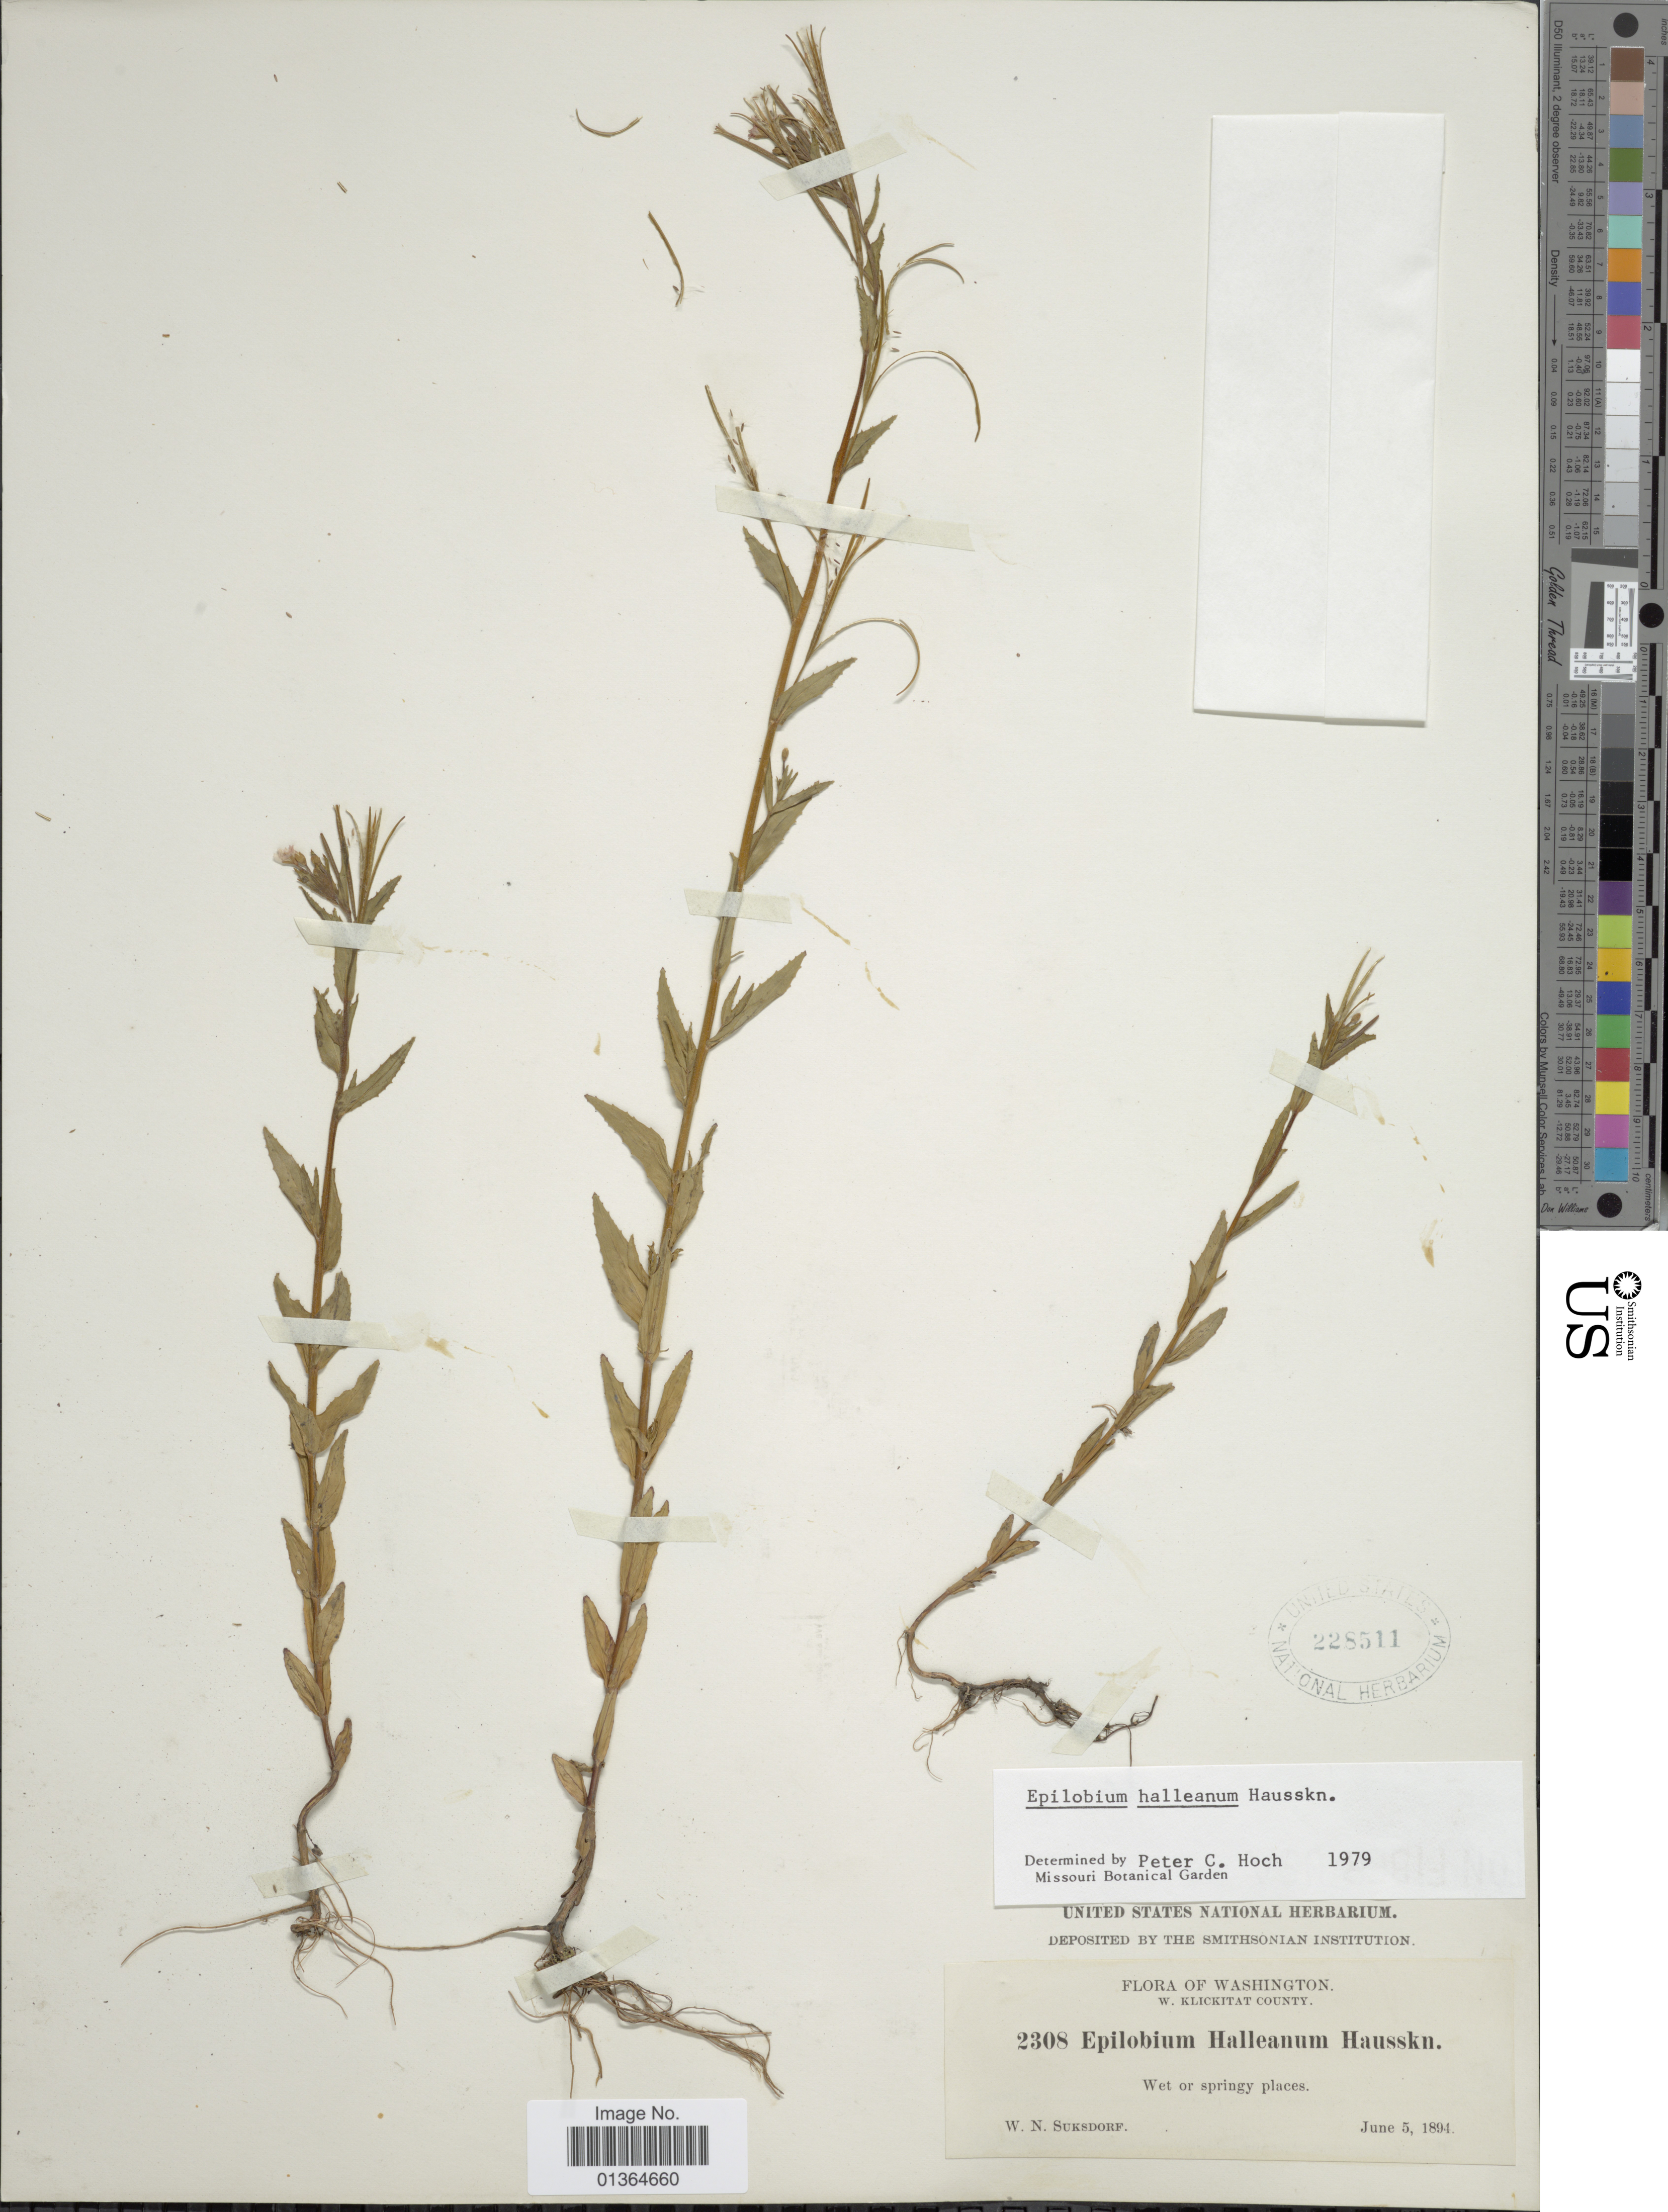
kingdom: Plantae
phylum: Tracheophyta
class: Magnoliopsida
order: Myrtales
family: Onagraceae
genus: Epilobium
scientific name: Epilobium hallianum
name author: Hausskn.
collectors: W. N. Suksdorf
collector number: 2308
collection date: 1894-06-05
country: United States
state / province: Washington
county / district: Klickitat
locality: W. Klickitat County.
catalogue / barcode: US 228511